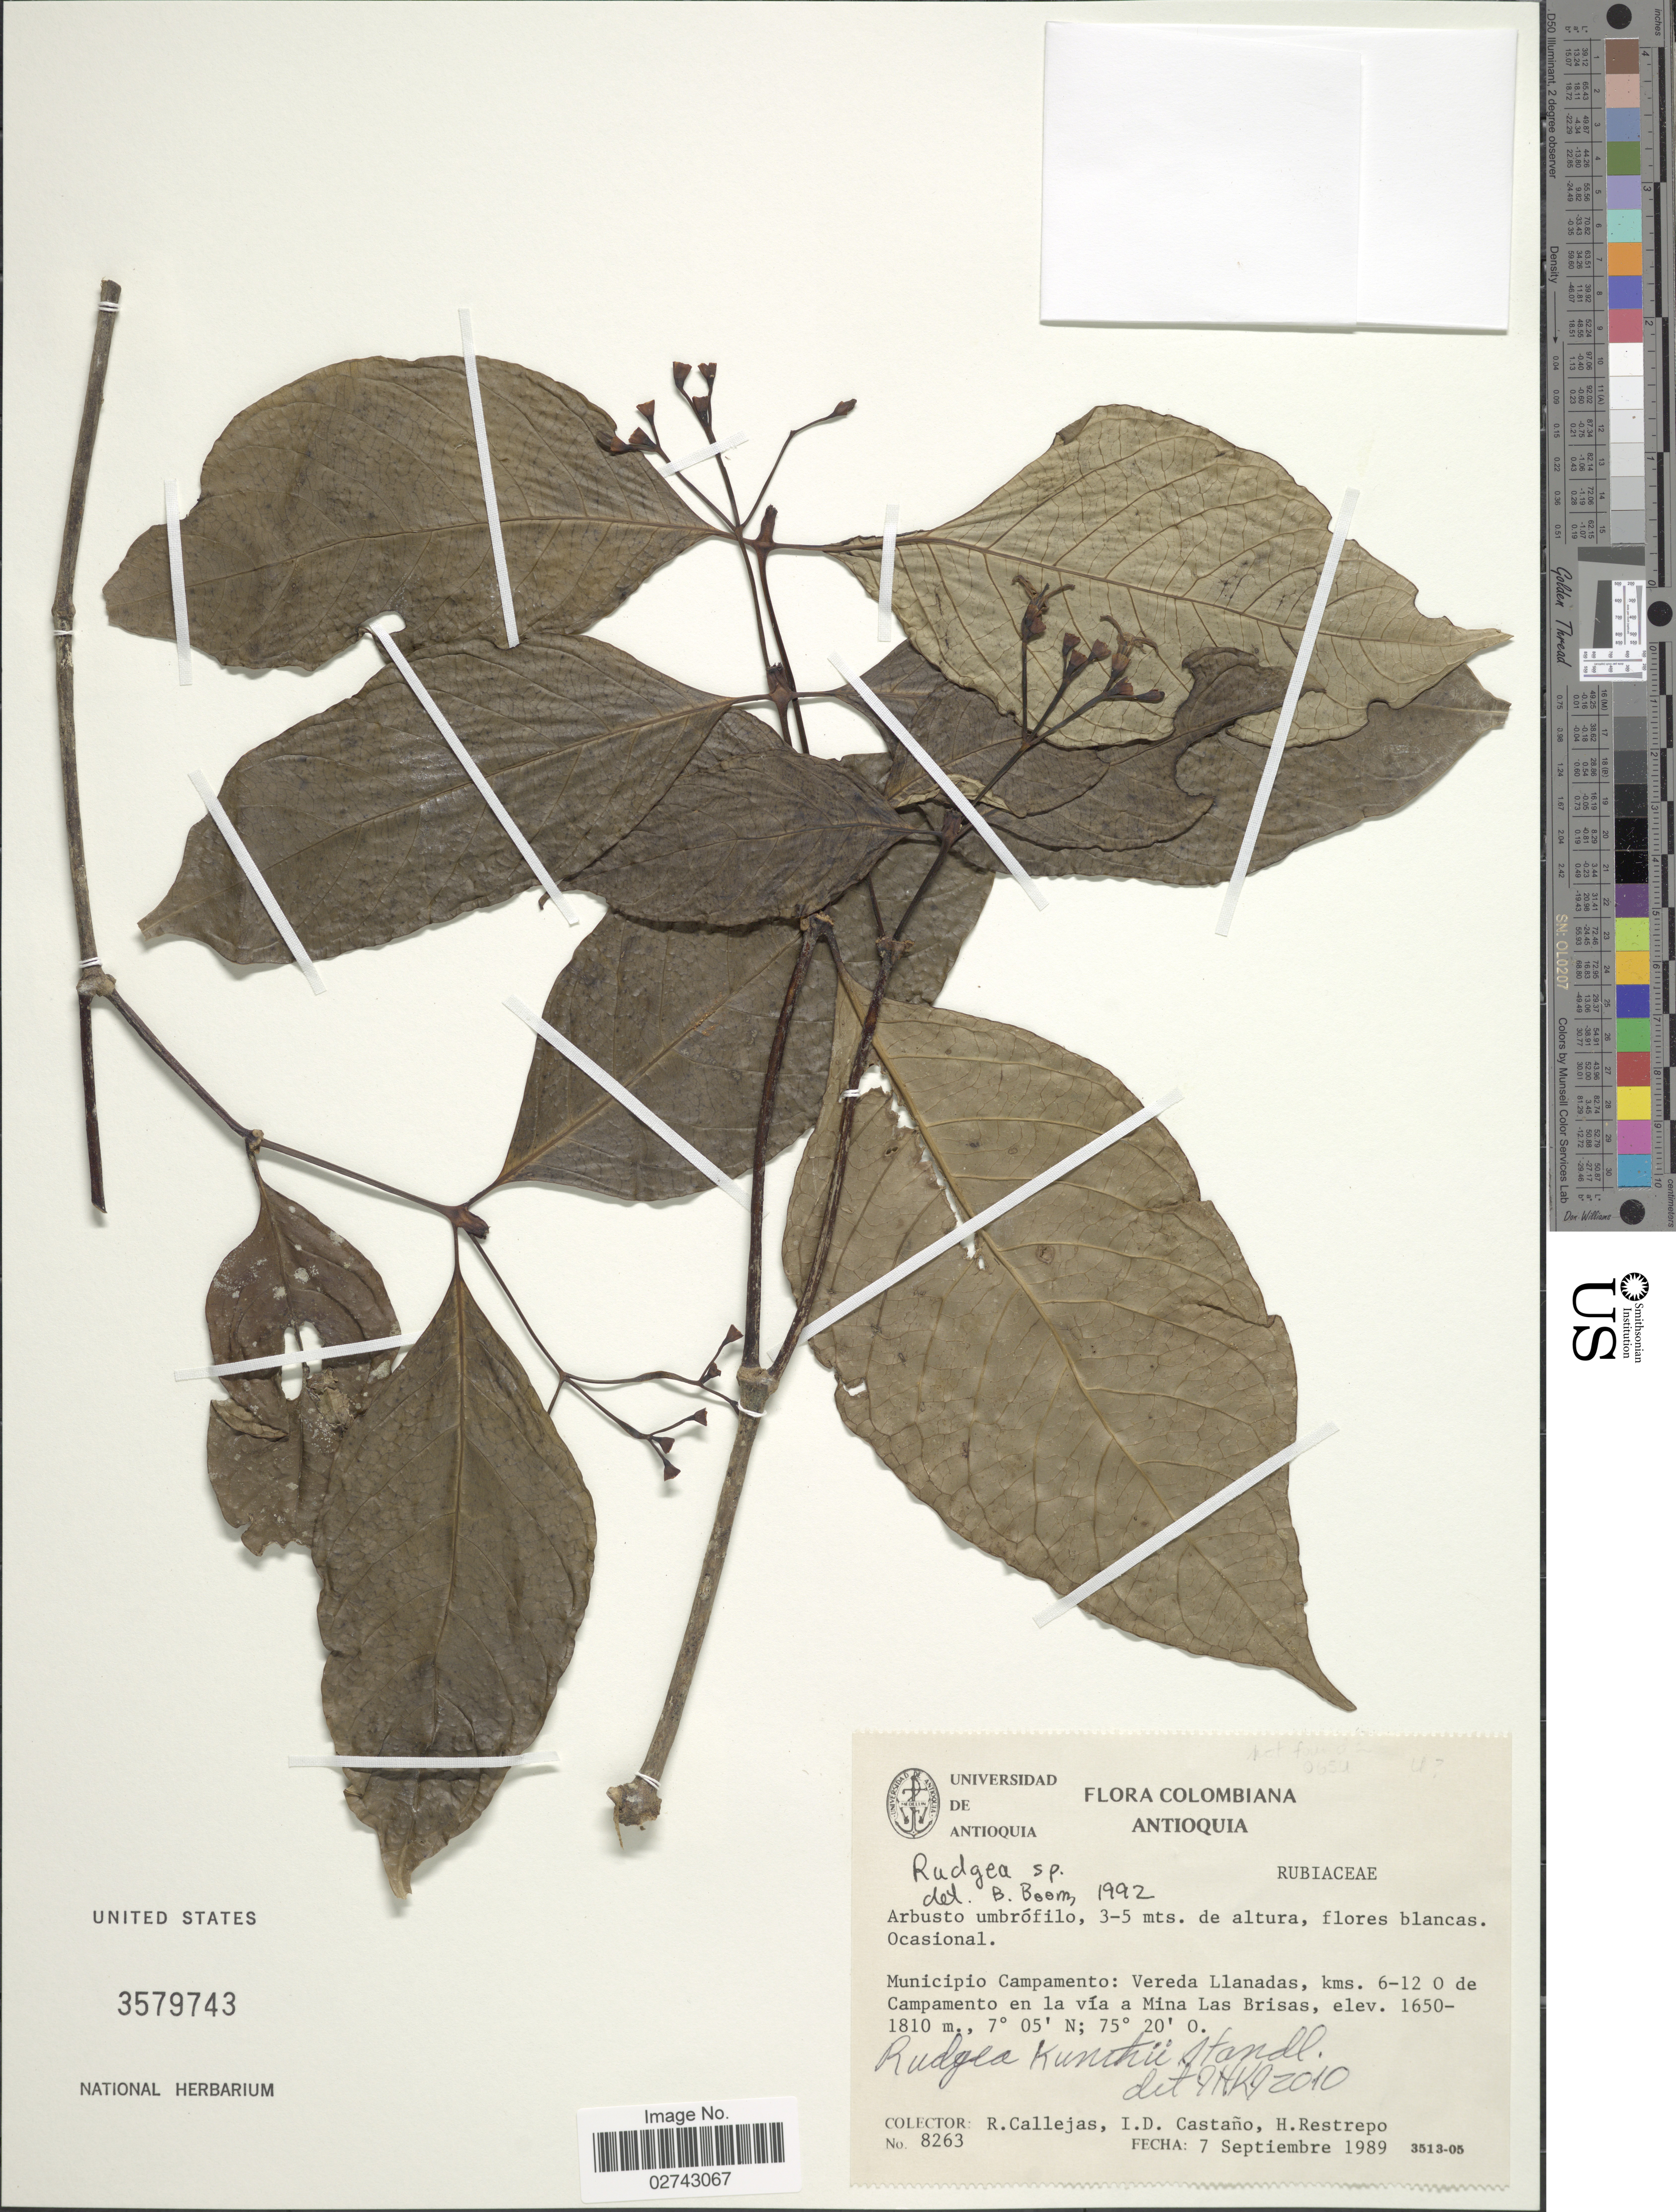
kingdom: Plantae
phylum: Tracheophyta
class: Magnoliopsida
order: Gentianales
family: Rubiaceae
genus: Rudgea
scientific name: Rudgea kunthii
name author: Standl.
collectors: R. Callejas, I. Castaño & H. Restrepo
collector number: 8263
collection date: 1989-09-07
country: Colombia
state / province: Antioquia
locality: Municipio Campamento: Vereda Llanadas, kms. 6-12 O de Campamento en la via a Mina Las Brisas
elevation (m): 1650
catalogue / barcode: US 3579743